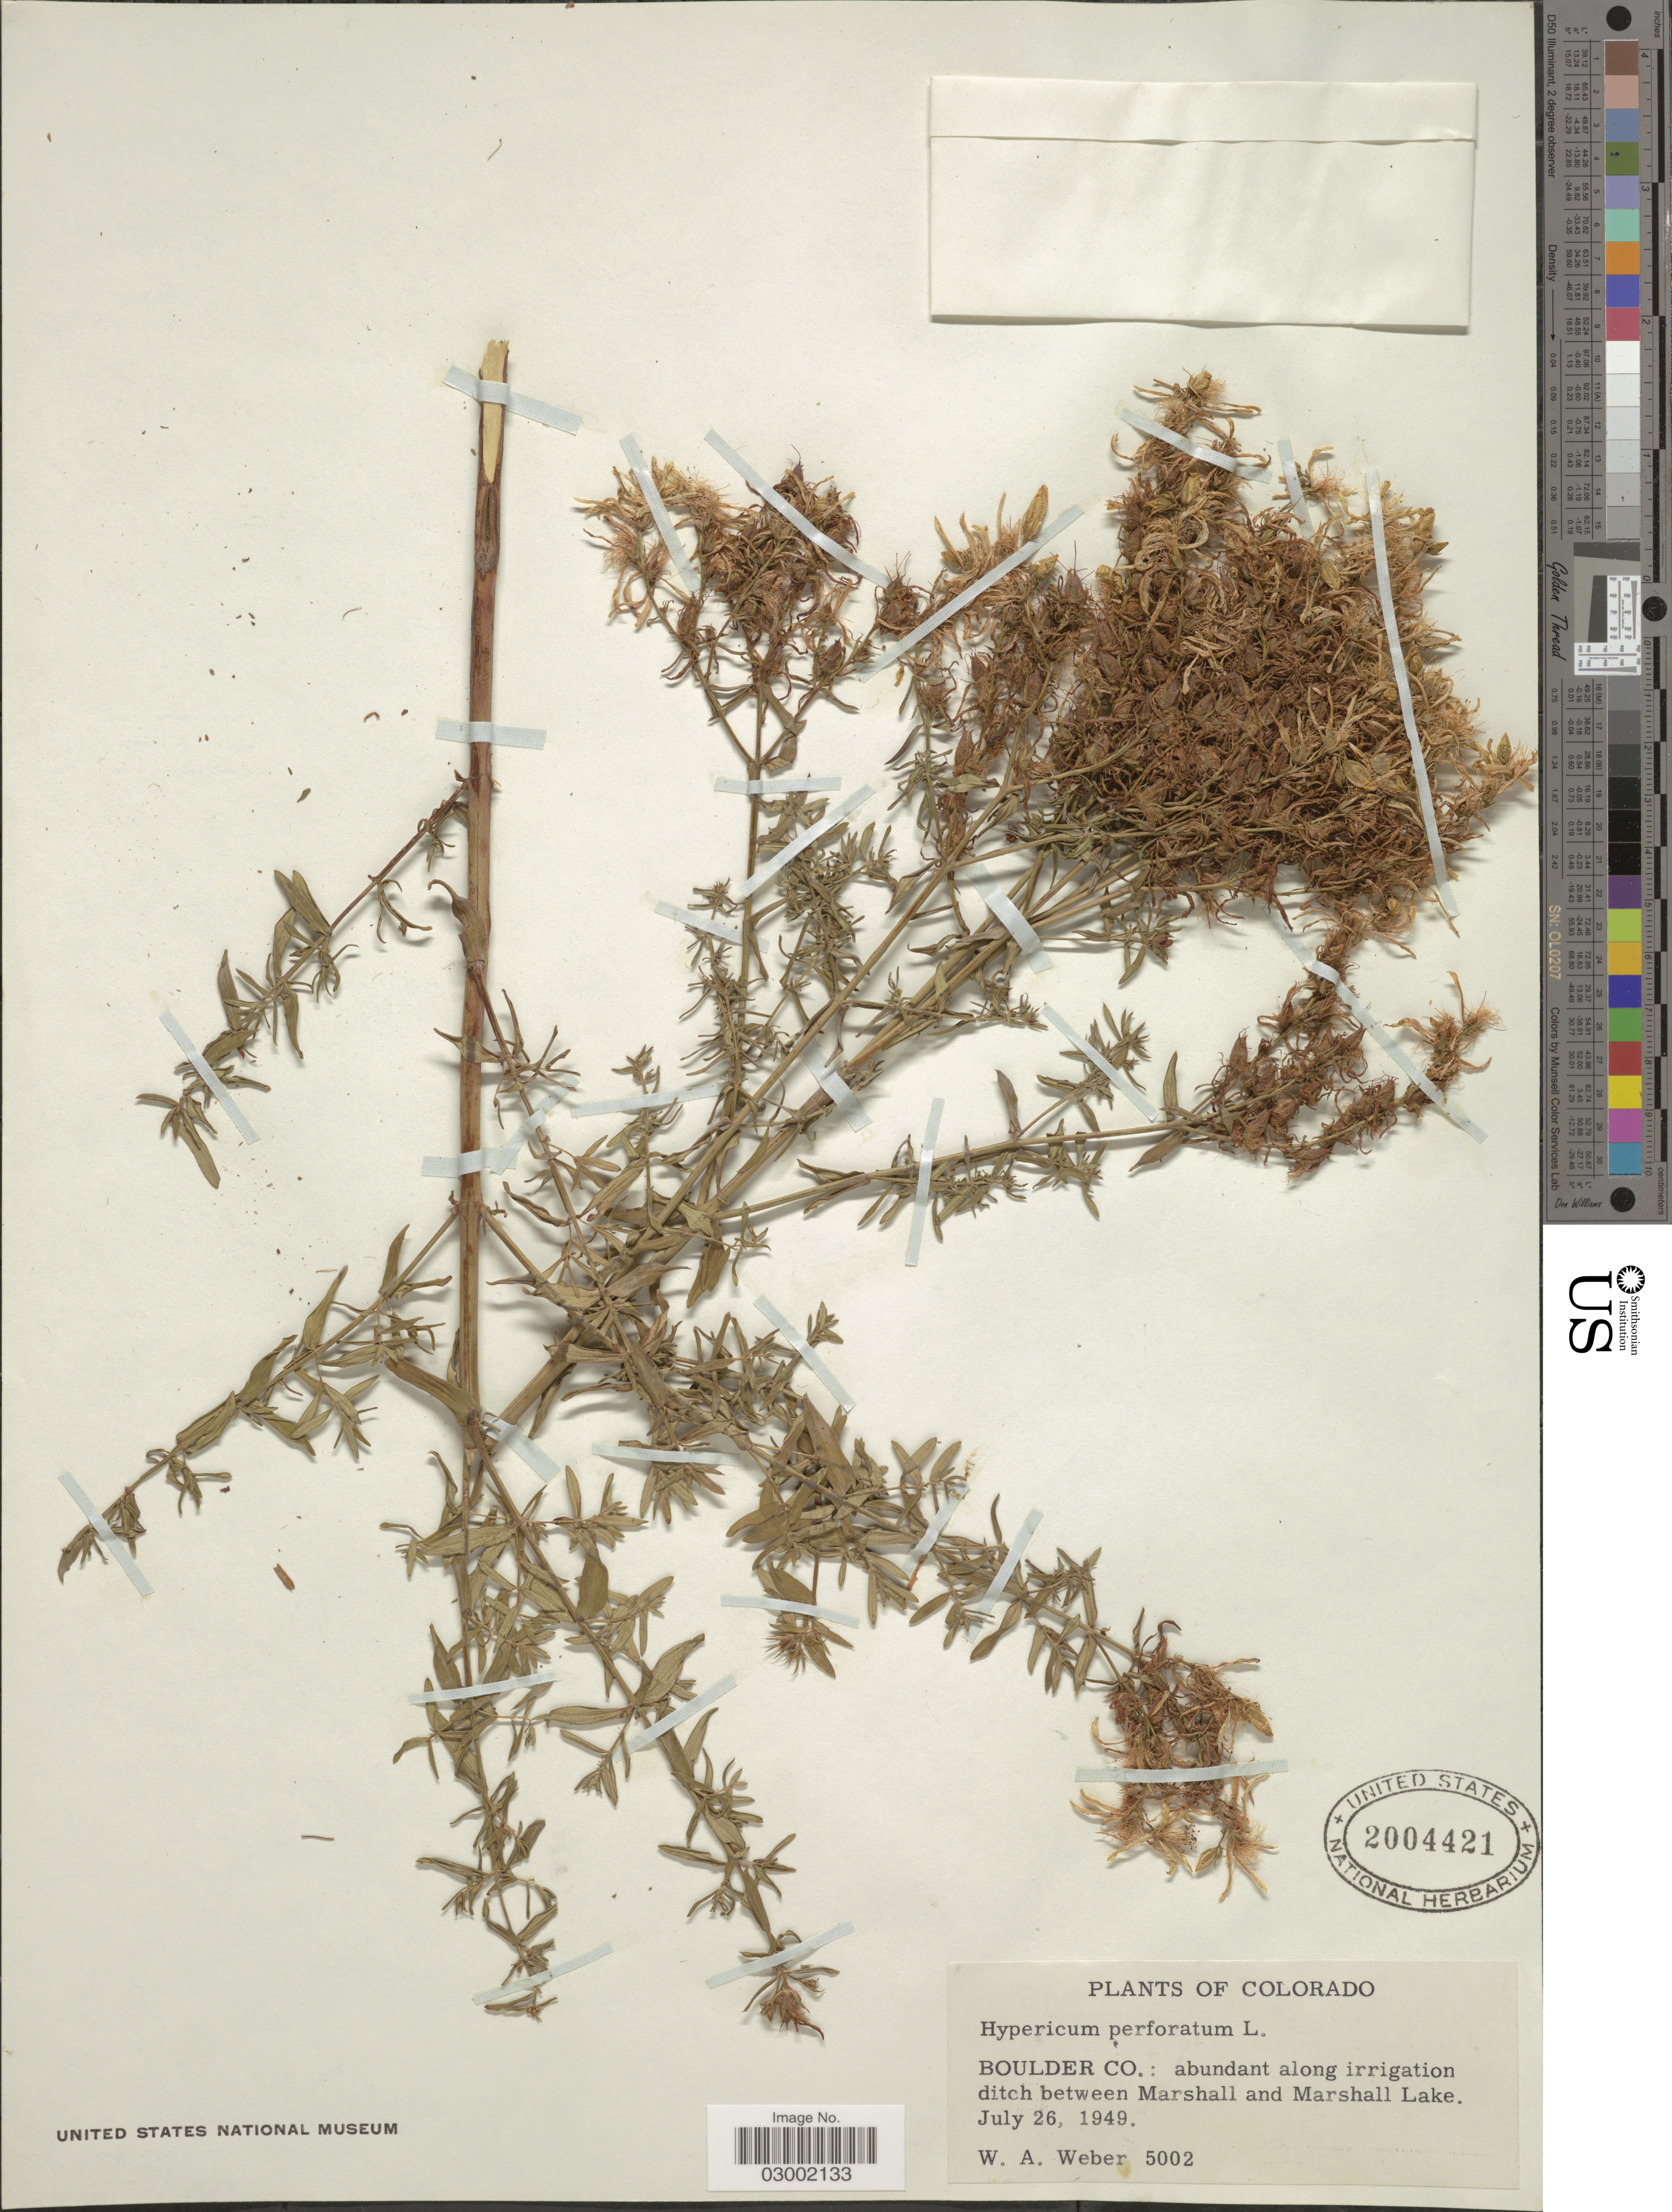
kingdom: Plantae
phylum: Tracheophyta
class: Magnoliopsida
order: Malpighiales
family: Hypericaceae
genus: Hypericum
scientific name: Hypericum perforatum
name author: L.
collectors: W. A. Weber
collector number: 5002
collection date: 1949-07-26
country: United States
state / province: Colorado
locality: Boulder Co.: abundant along irrigation ditch between Marshall and Marshall Lake.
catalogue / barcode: US 2004421